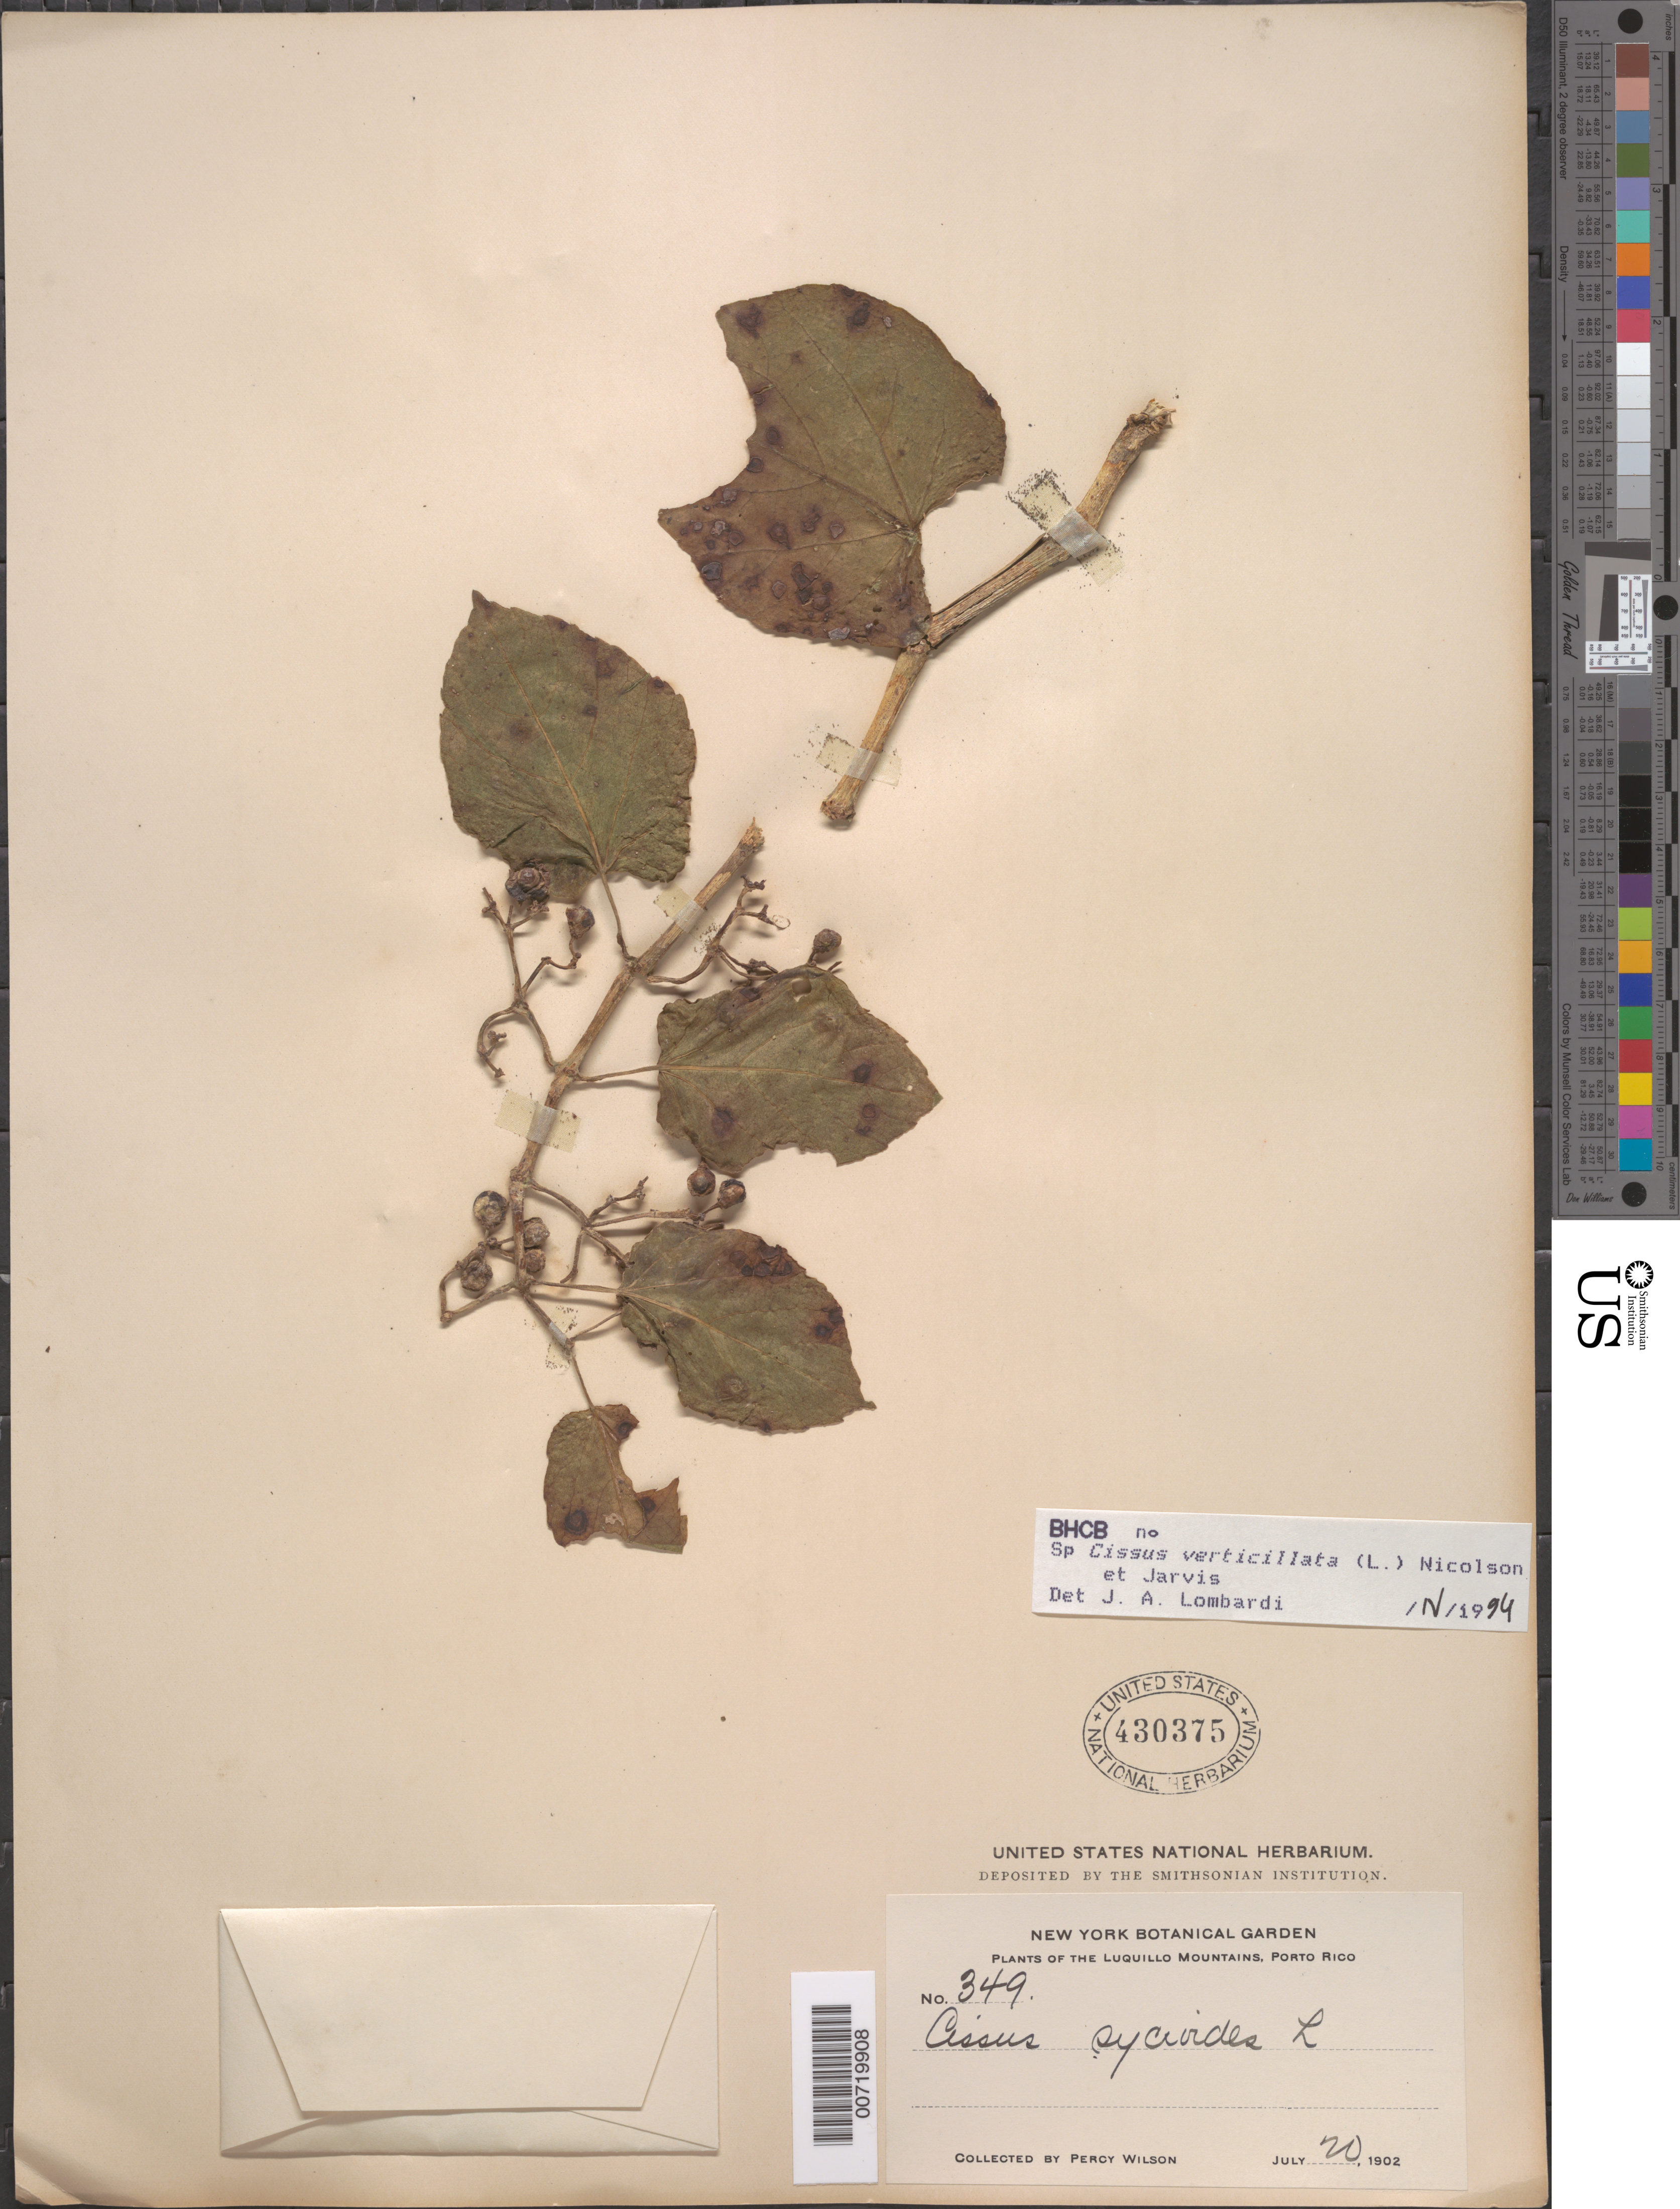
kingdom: Plantae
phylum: Tracheophyta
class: Magnoliopsida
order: Vitales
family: Vitaceae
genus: Cissus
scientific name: Cissus verticillata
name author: (L.) Nicolson & C.E. Jarvis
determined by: Lombardi, Julio A.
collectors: P. Wilson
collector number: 349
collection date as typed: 20 Jul 1902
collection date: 1902-07-20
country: Puerto Rico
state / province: Luquillo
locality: Luquillo Mts.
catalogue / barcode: US 430375